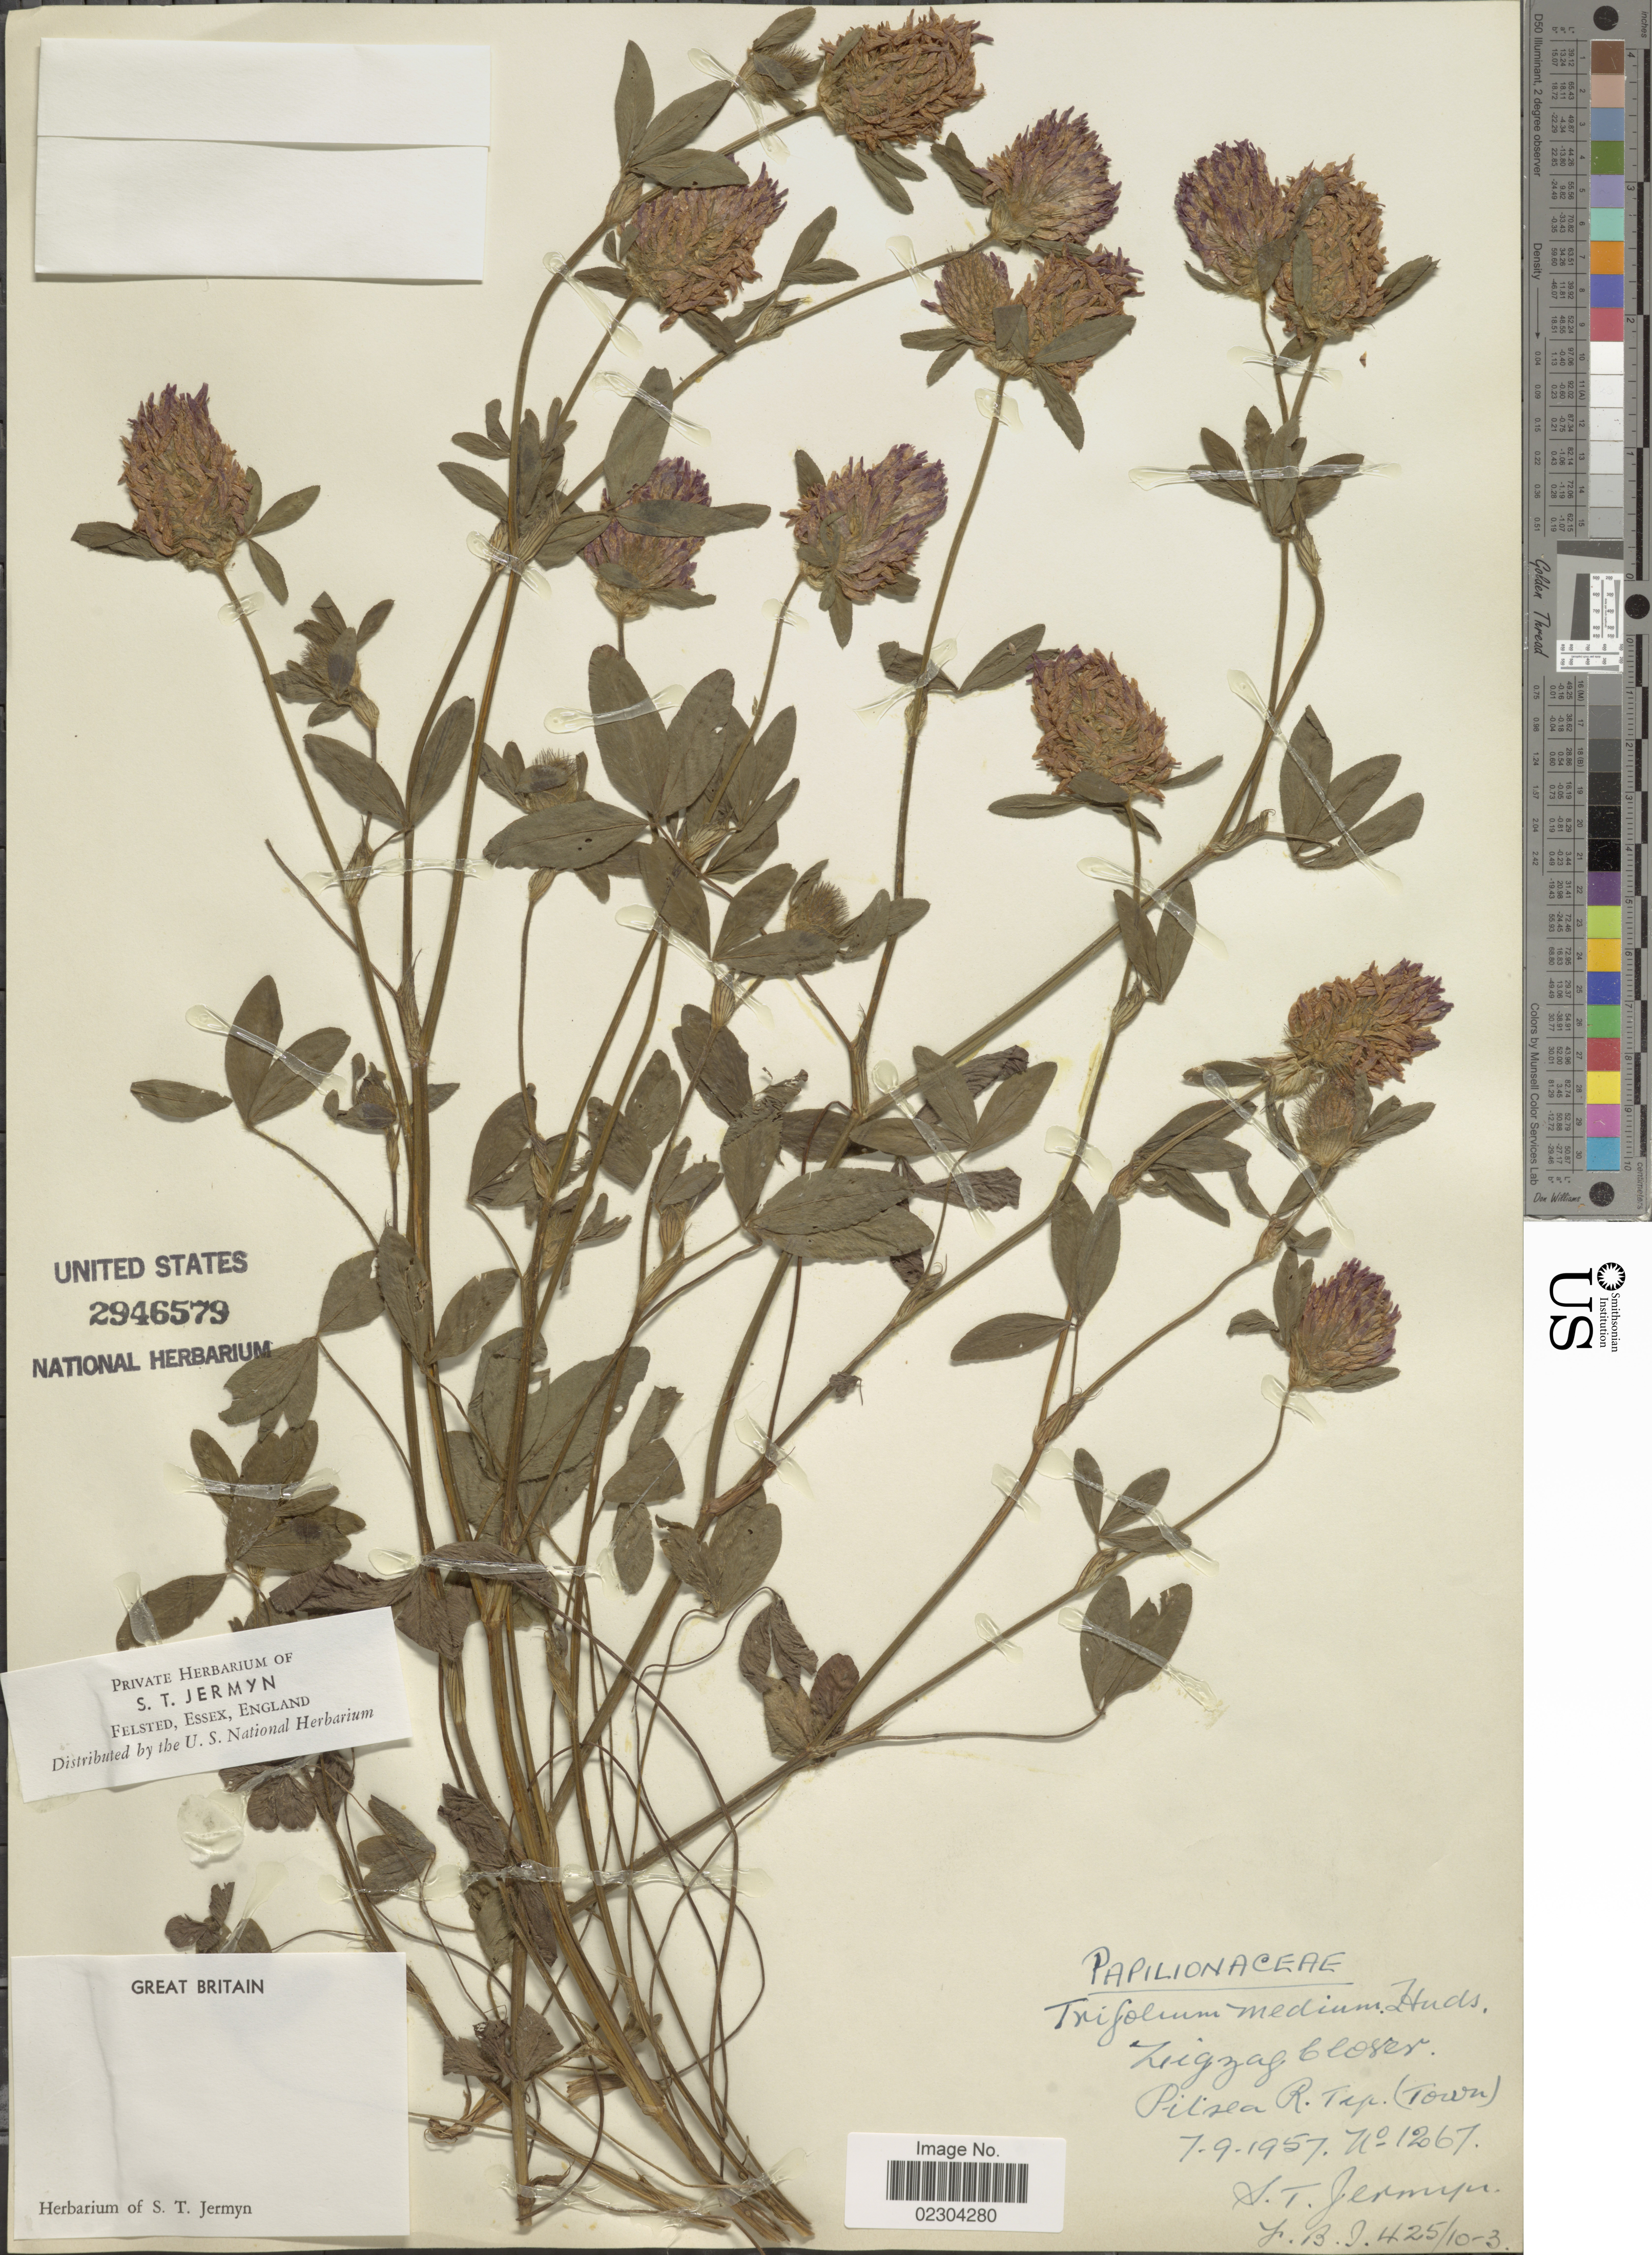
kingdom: Plantae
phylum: Tracheophyta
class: Magnoliopsida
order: Fabales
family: Fabaceae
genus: Trifolium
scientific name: Trifolium medium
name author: L.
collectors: S. Jermyn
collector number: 1267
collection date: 1957-09-07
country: United Kingdom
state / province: England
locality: Pilsea R. Tap ( Town), Great Britain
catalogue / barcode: US 2946579